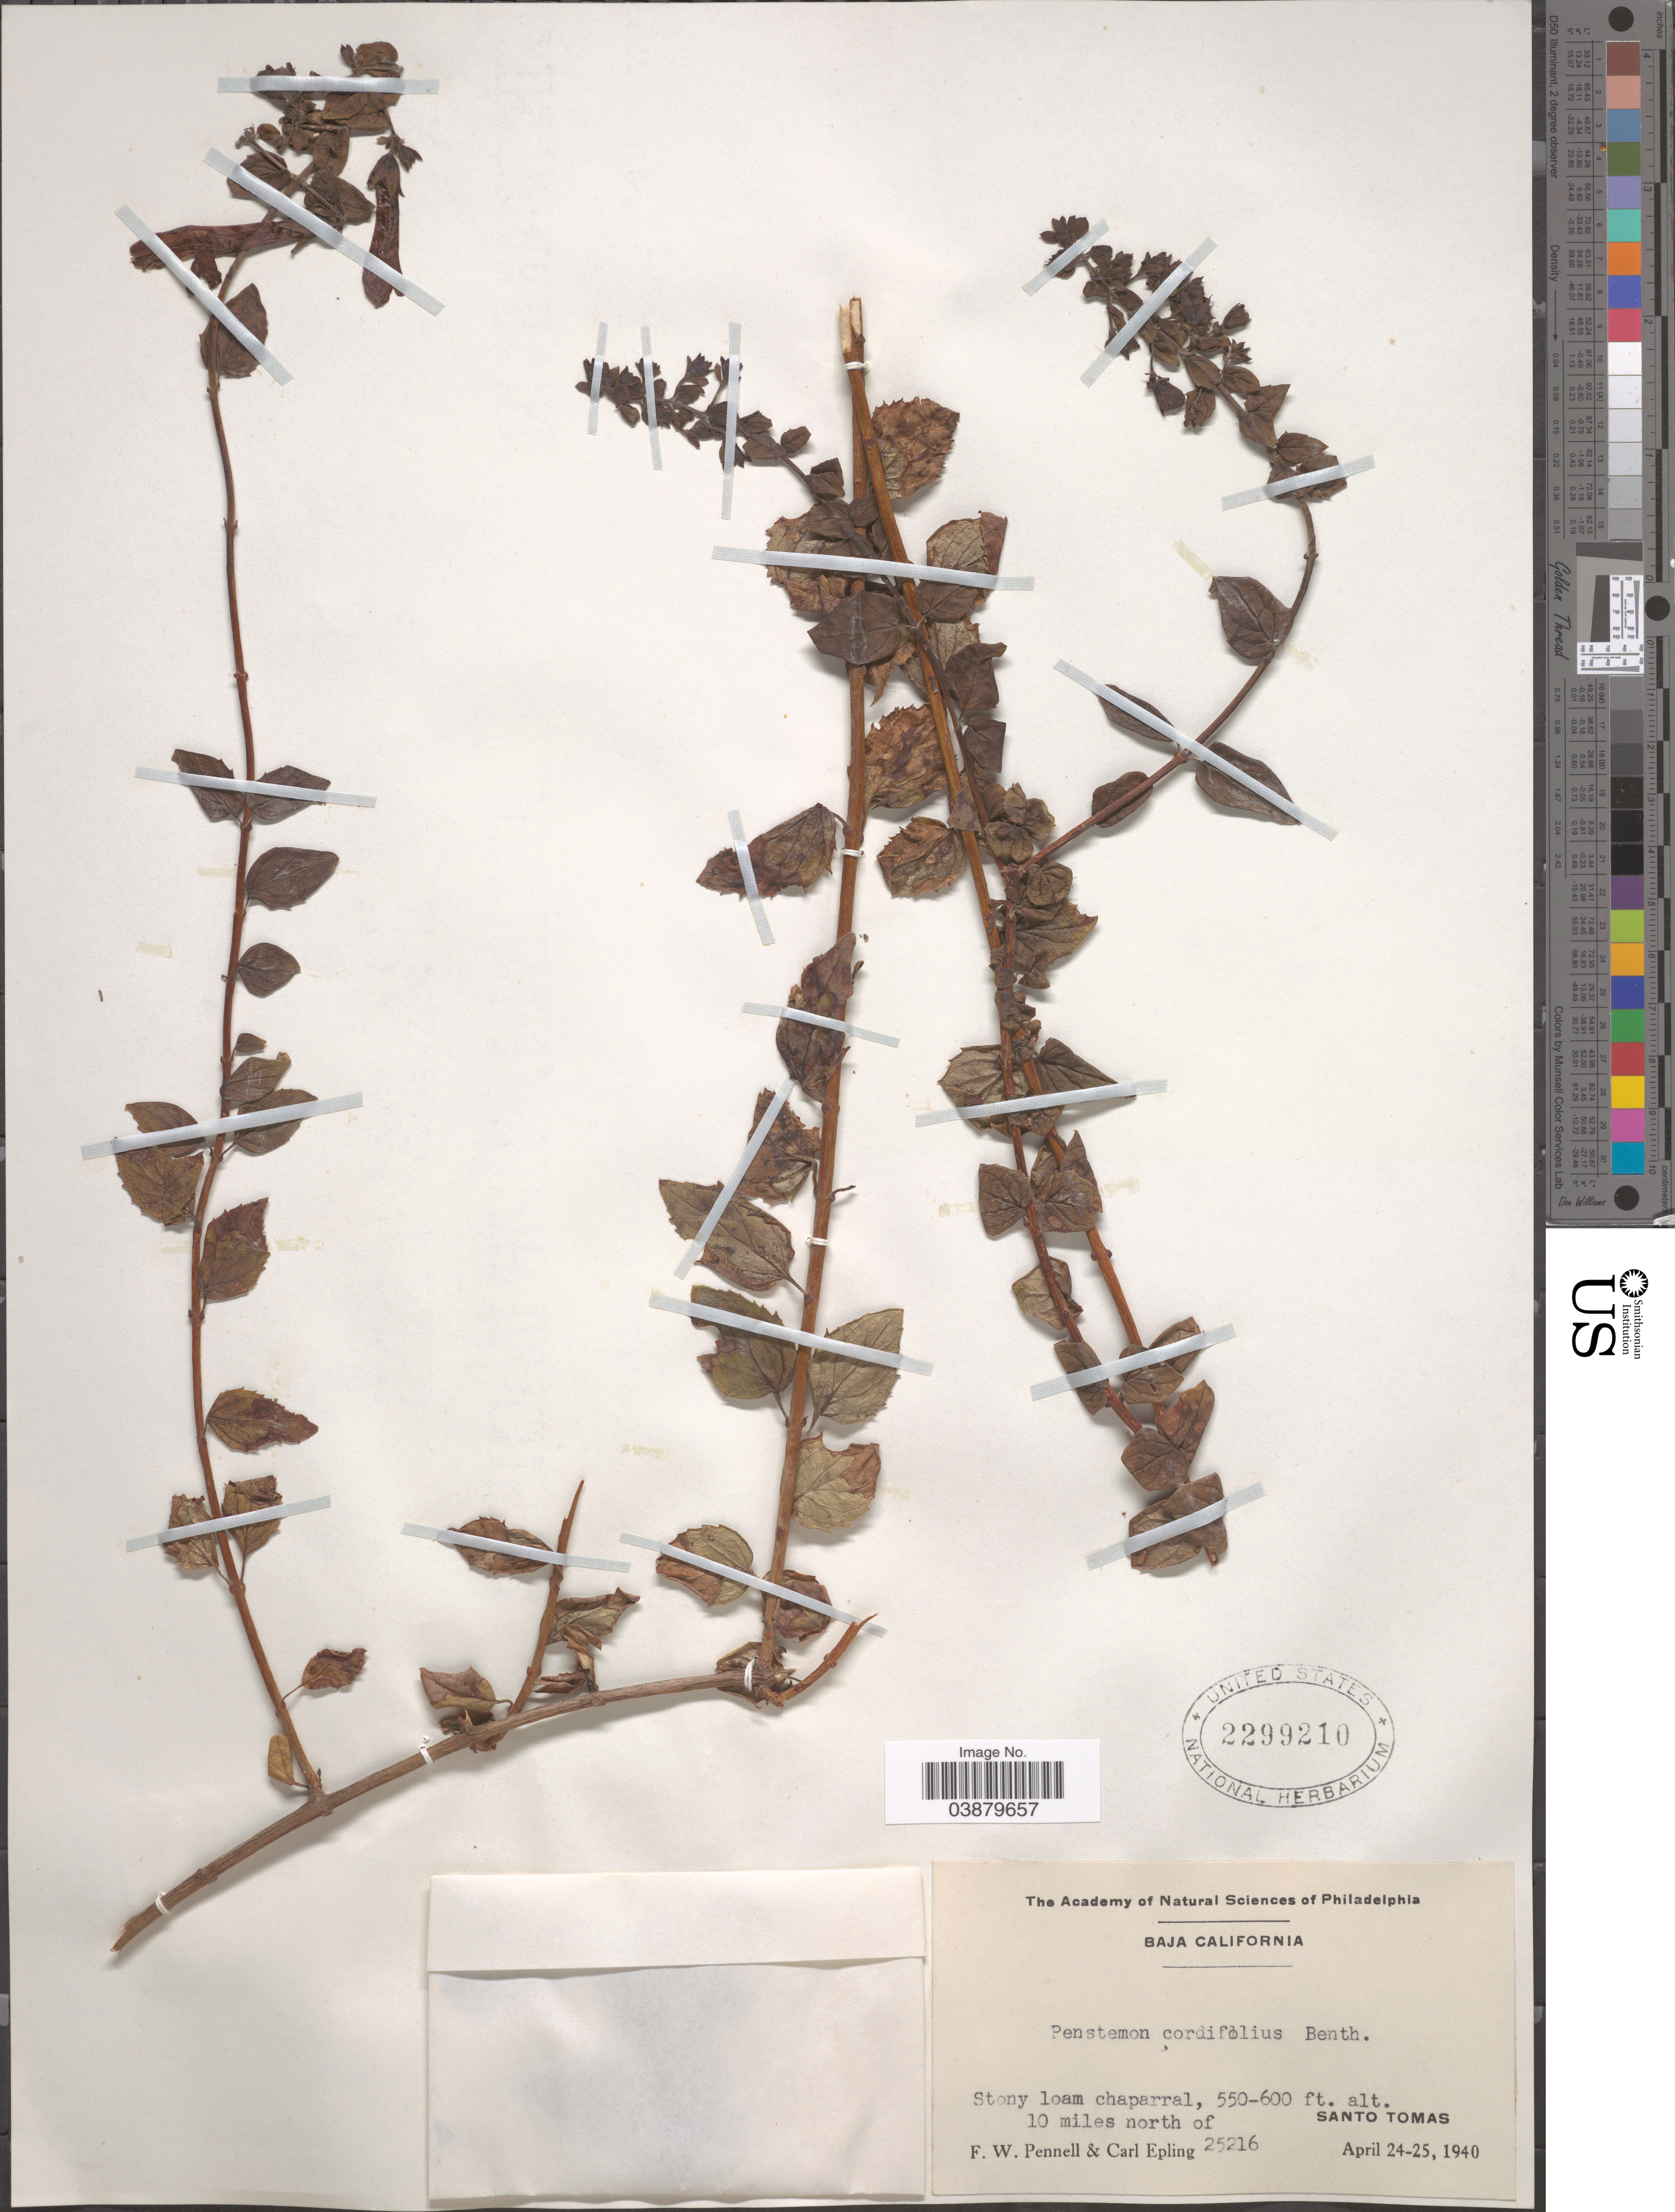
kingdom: Plantae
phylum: Tracheophyta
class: Magnoliopsida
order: Lamiales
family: Plantaginaceae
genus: Penstemon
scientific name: Penstemon cordifolius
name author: Benth.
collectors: F. W. Pennell & C. C. Epling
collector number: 25216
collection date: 1940-04-24/1940-04-25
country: Mexico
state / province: Baja California Norte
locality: Stony loam chaparral, 10 miles north of Santo Tomas.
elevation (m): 168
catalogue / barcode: US 2299210